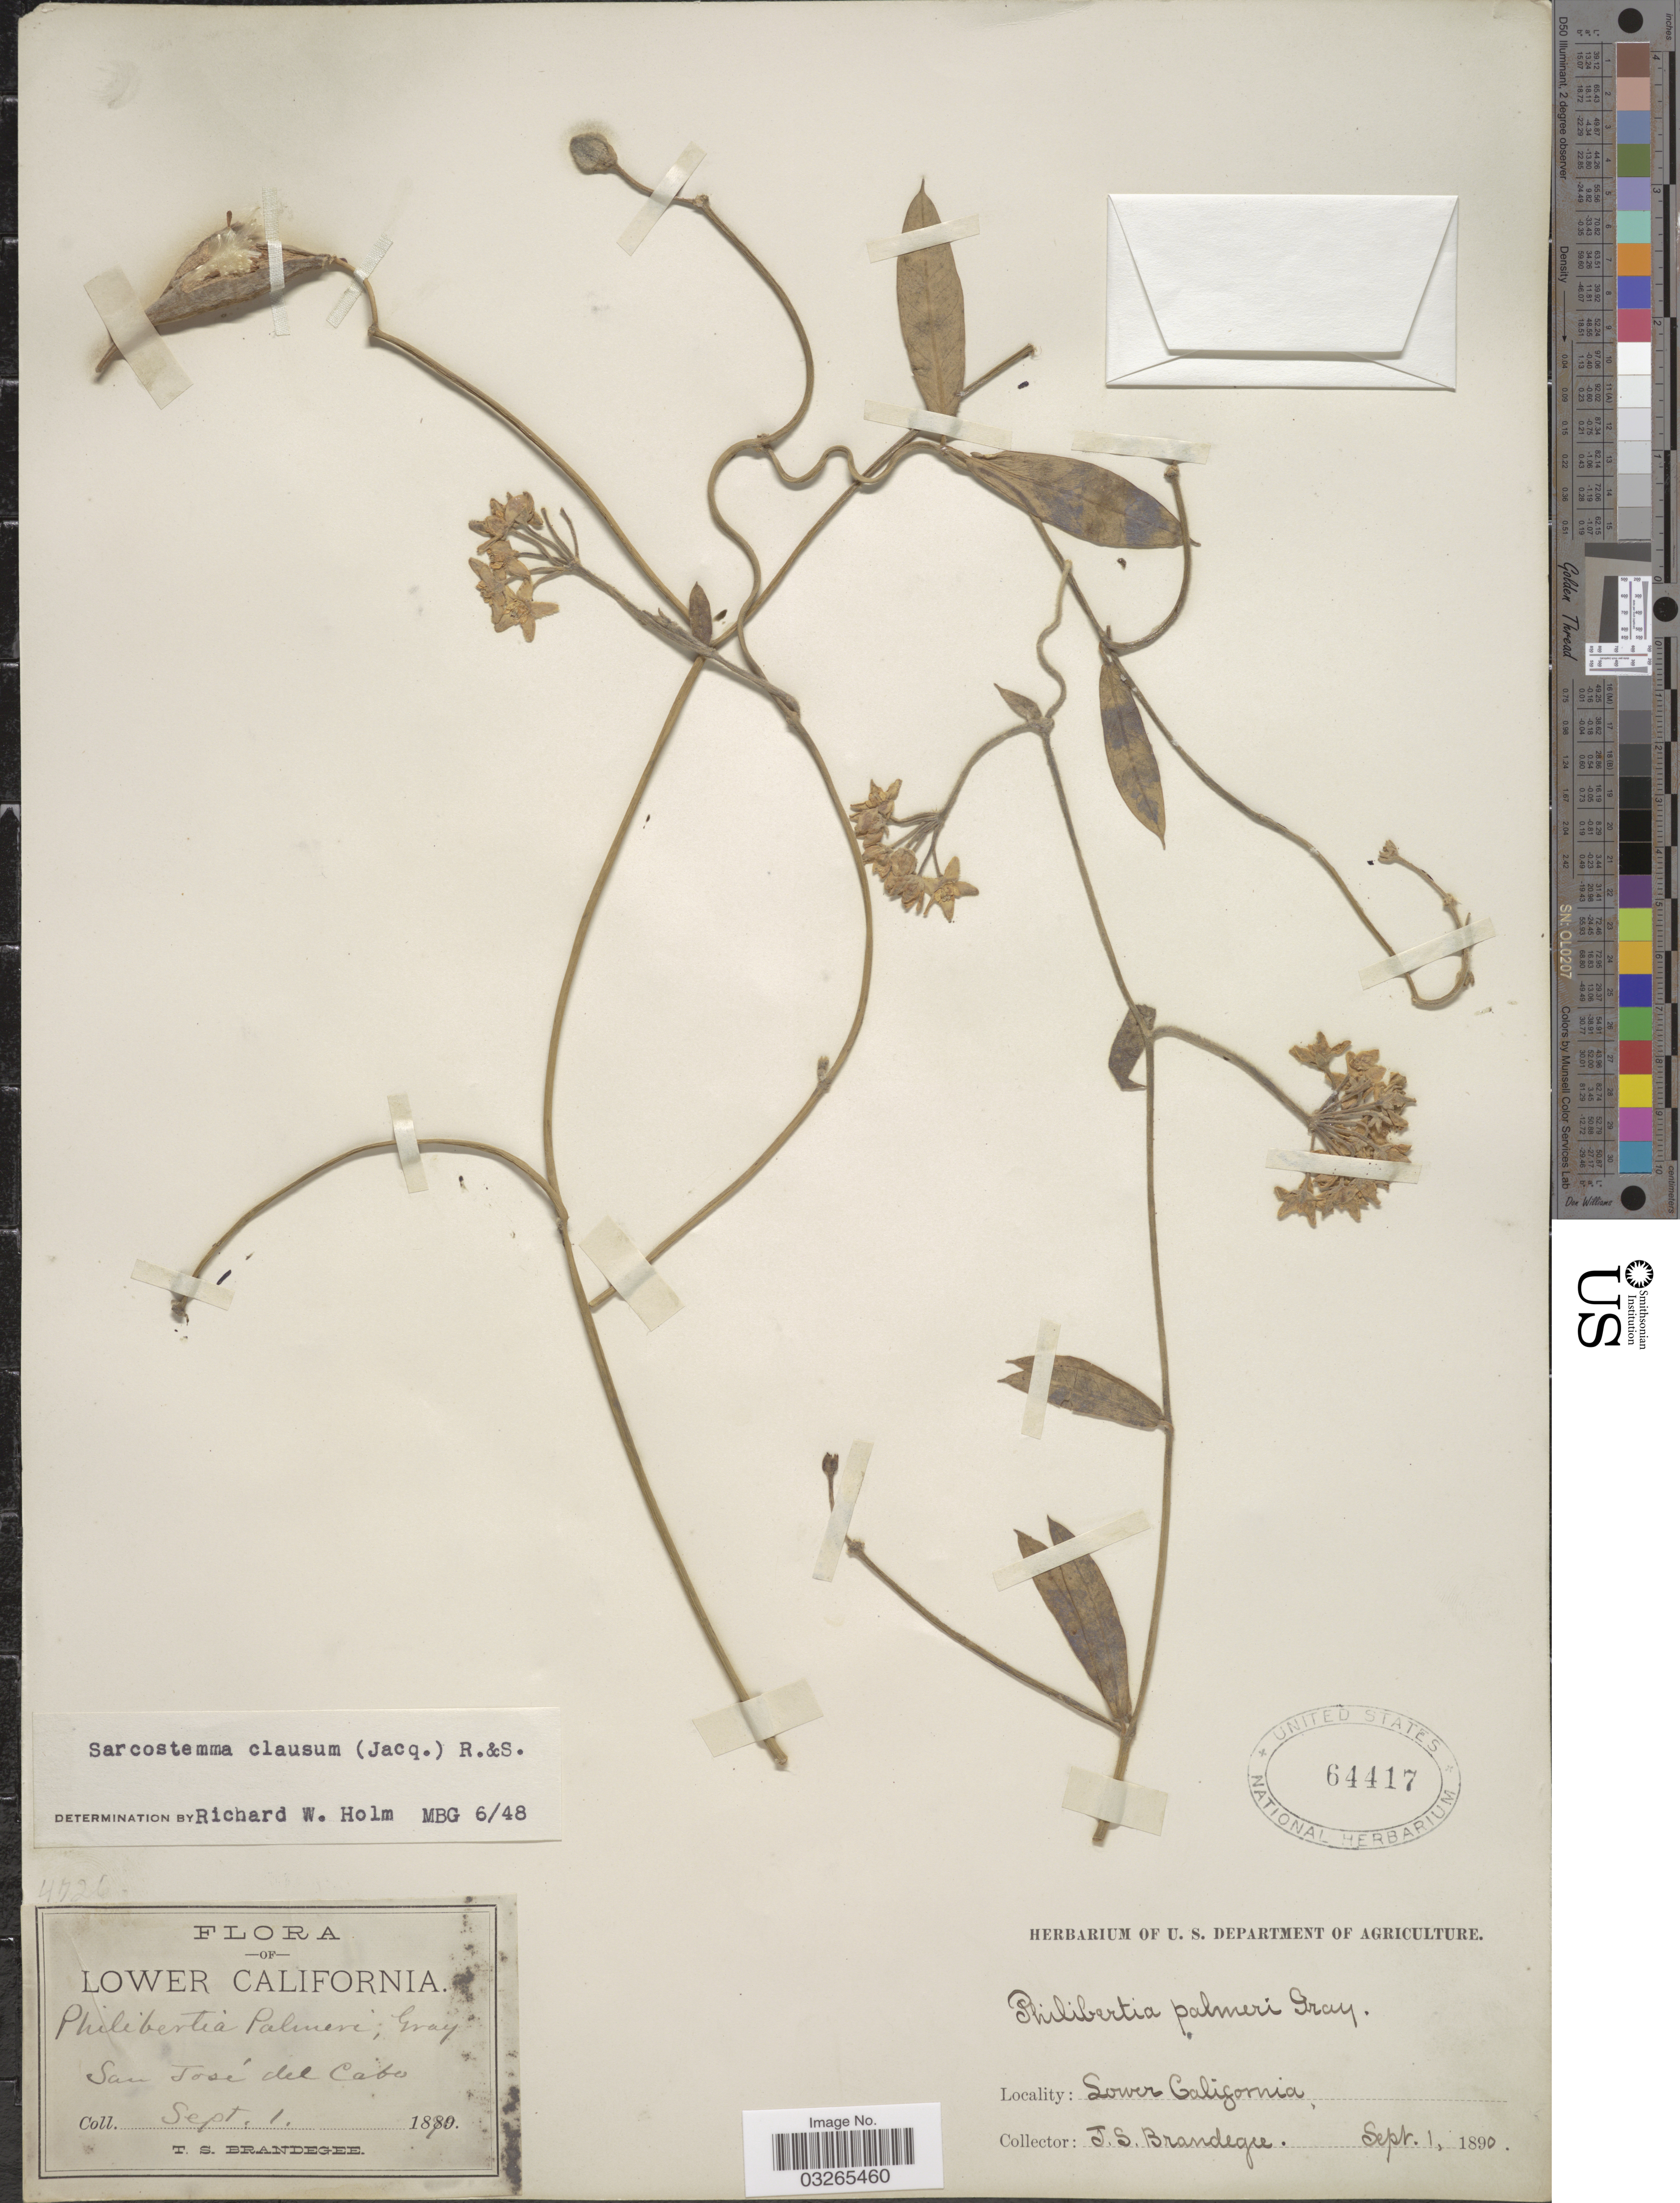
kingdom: Plantae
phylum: Tracheophyta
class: Magnoliopsida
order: Gentianales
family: Apocynaceae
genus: Sarcostemma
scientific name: Sarcostemma clausum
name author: (Jacq.) Schult.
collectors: T. S. Brandegee (herbarium)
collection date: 1890-09-01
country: Mexico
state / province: Baja California Sur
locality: Lower California. San José del Cabo.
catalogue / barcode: US 64417